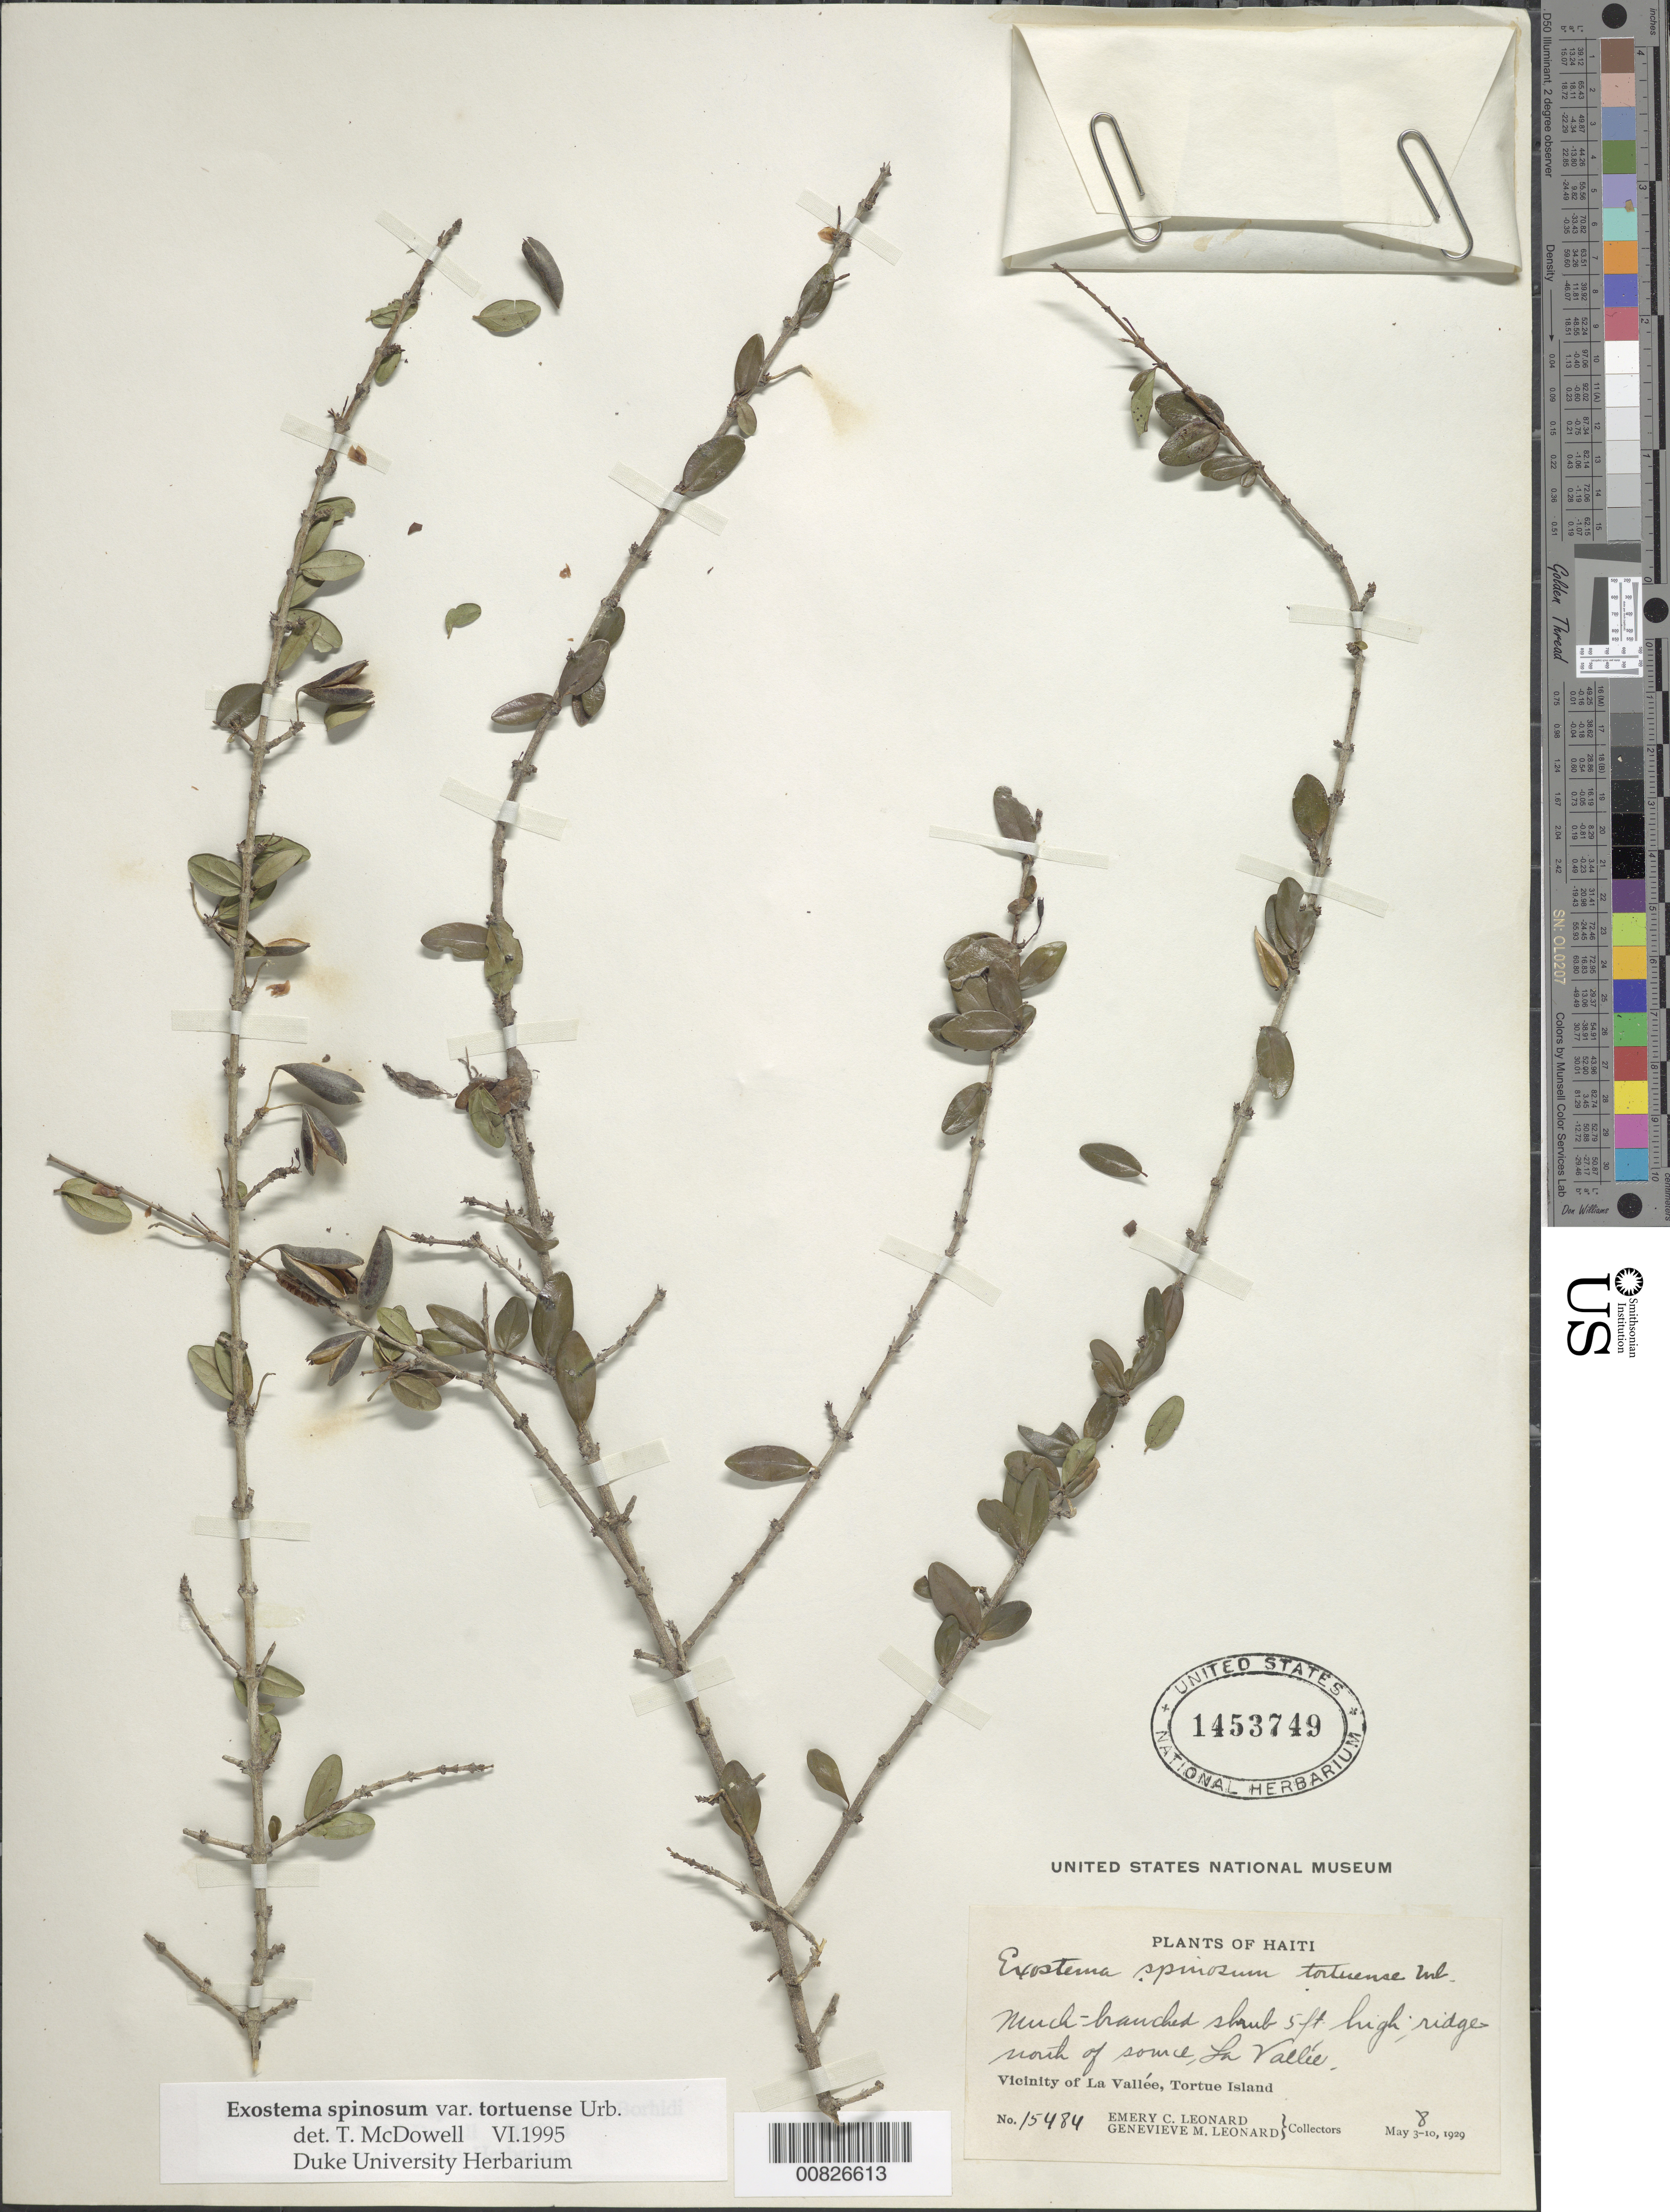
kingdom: Plantae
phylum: Tracheophyta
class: Magnoliopsida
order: Gentianales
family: Rubiaceae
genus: Exostema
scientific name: Exostema spinosum var. tortuense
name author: (Urb.) Borhidi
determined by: McDowell, T.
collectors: E. C. Leonard & G. M. Leonard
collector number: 15484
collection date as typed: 08 May 1929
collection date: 1929-05-08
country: Haiti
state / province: Nord-Ouest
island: Île de la Tortue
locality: Vicinity of La Vallée, ridge N of source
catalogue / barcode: US 1453749